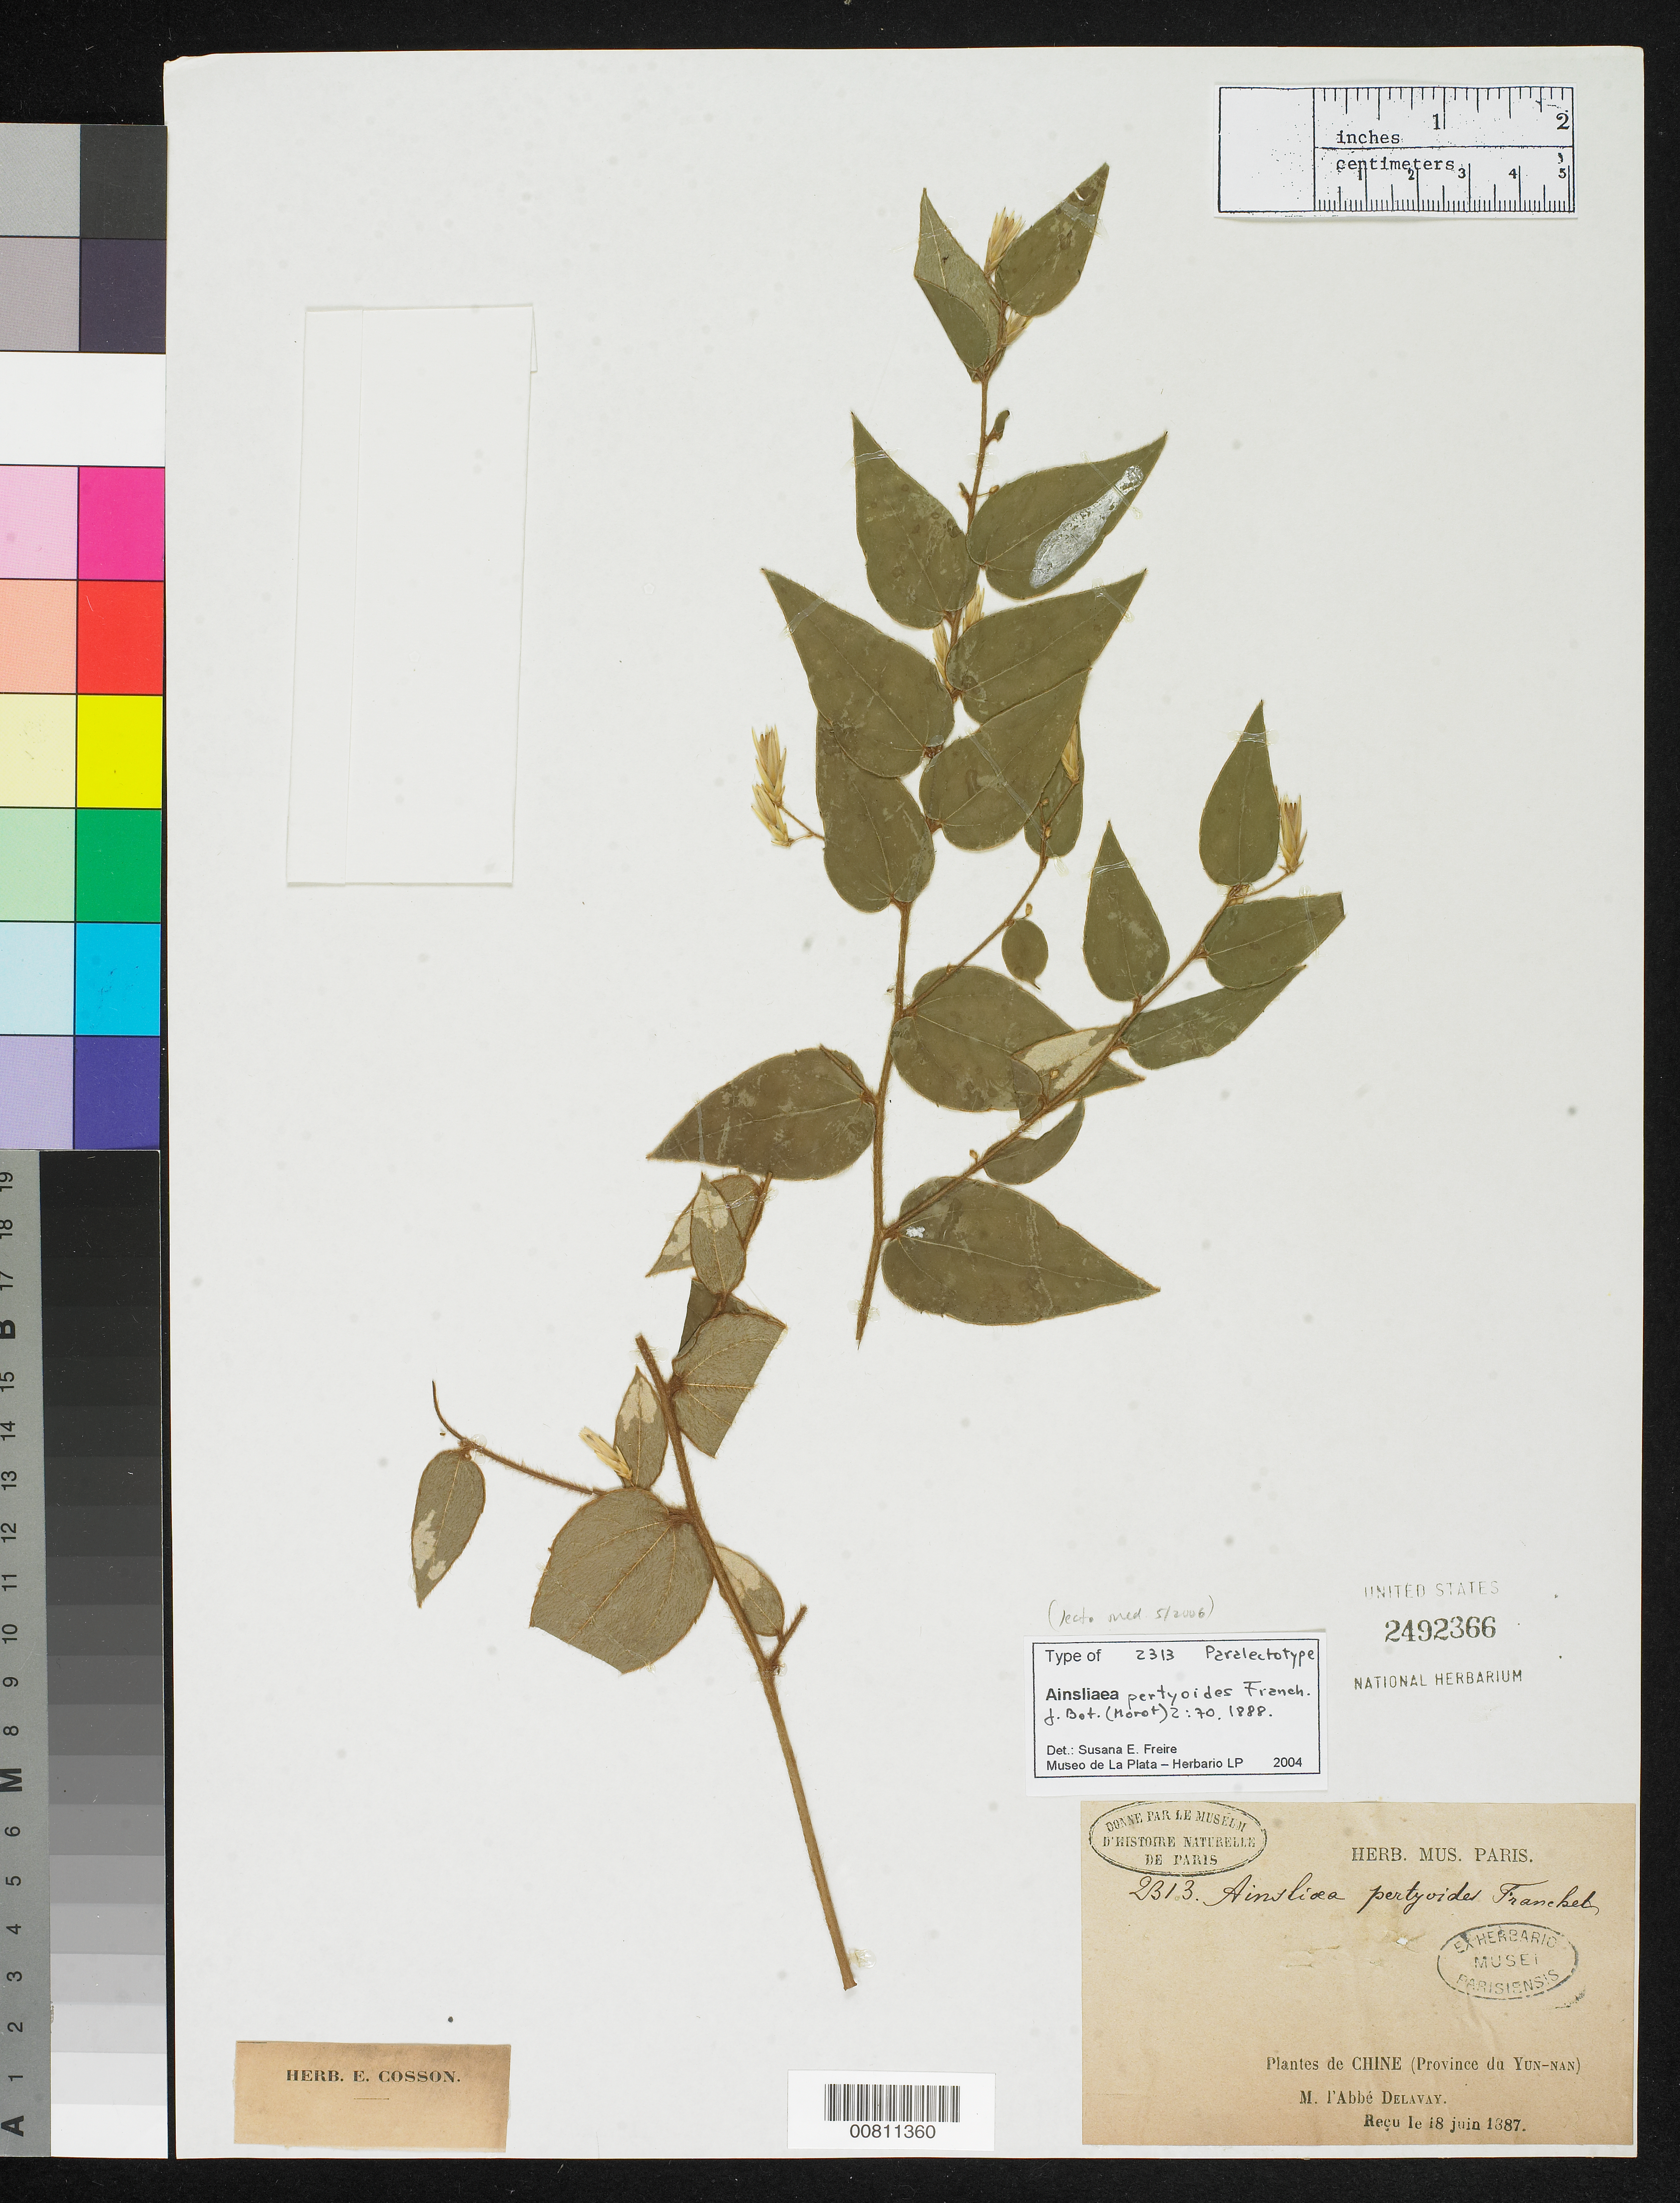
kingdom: Plantae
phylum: Tracheophyta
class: Magnoliopsida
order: Asterales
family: Asteraceae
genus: Ainsliaea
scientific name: Ainsliaea pertyoides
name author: Franch.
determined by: Freire, S. E., (LP), Museo de La Plata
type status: Syntype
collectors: P. Delavay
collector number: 2313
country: China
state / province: Yunnan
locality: Plantes de Chine (Province de Yun-nan).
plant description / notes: "Recu le 18 juin 1887". Annotated by S.E. Freire (2004) as "paralectotype", lectotypification apparently iend.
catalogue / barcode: US 2492366